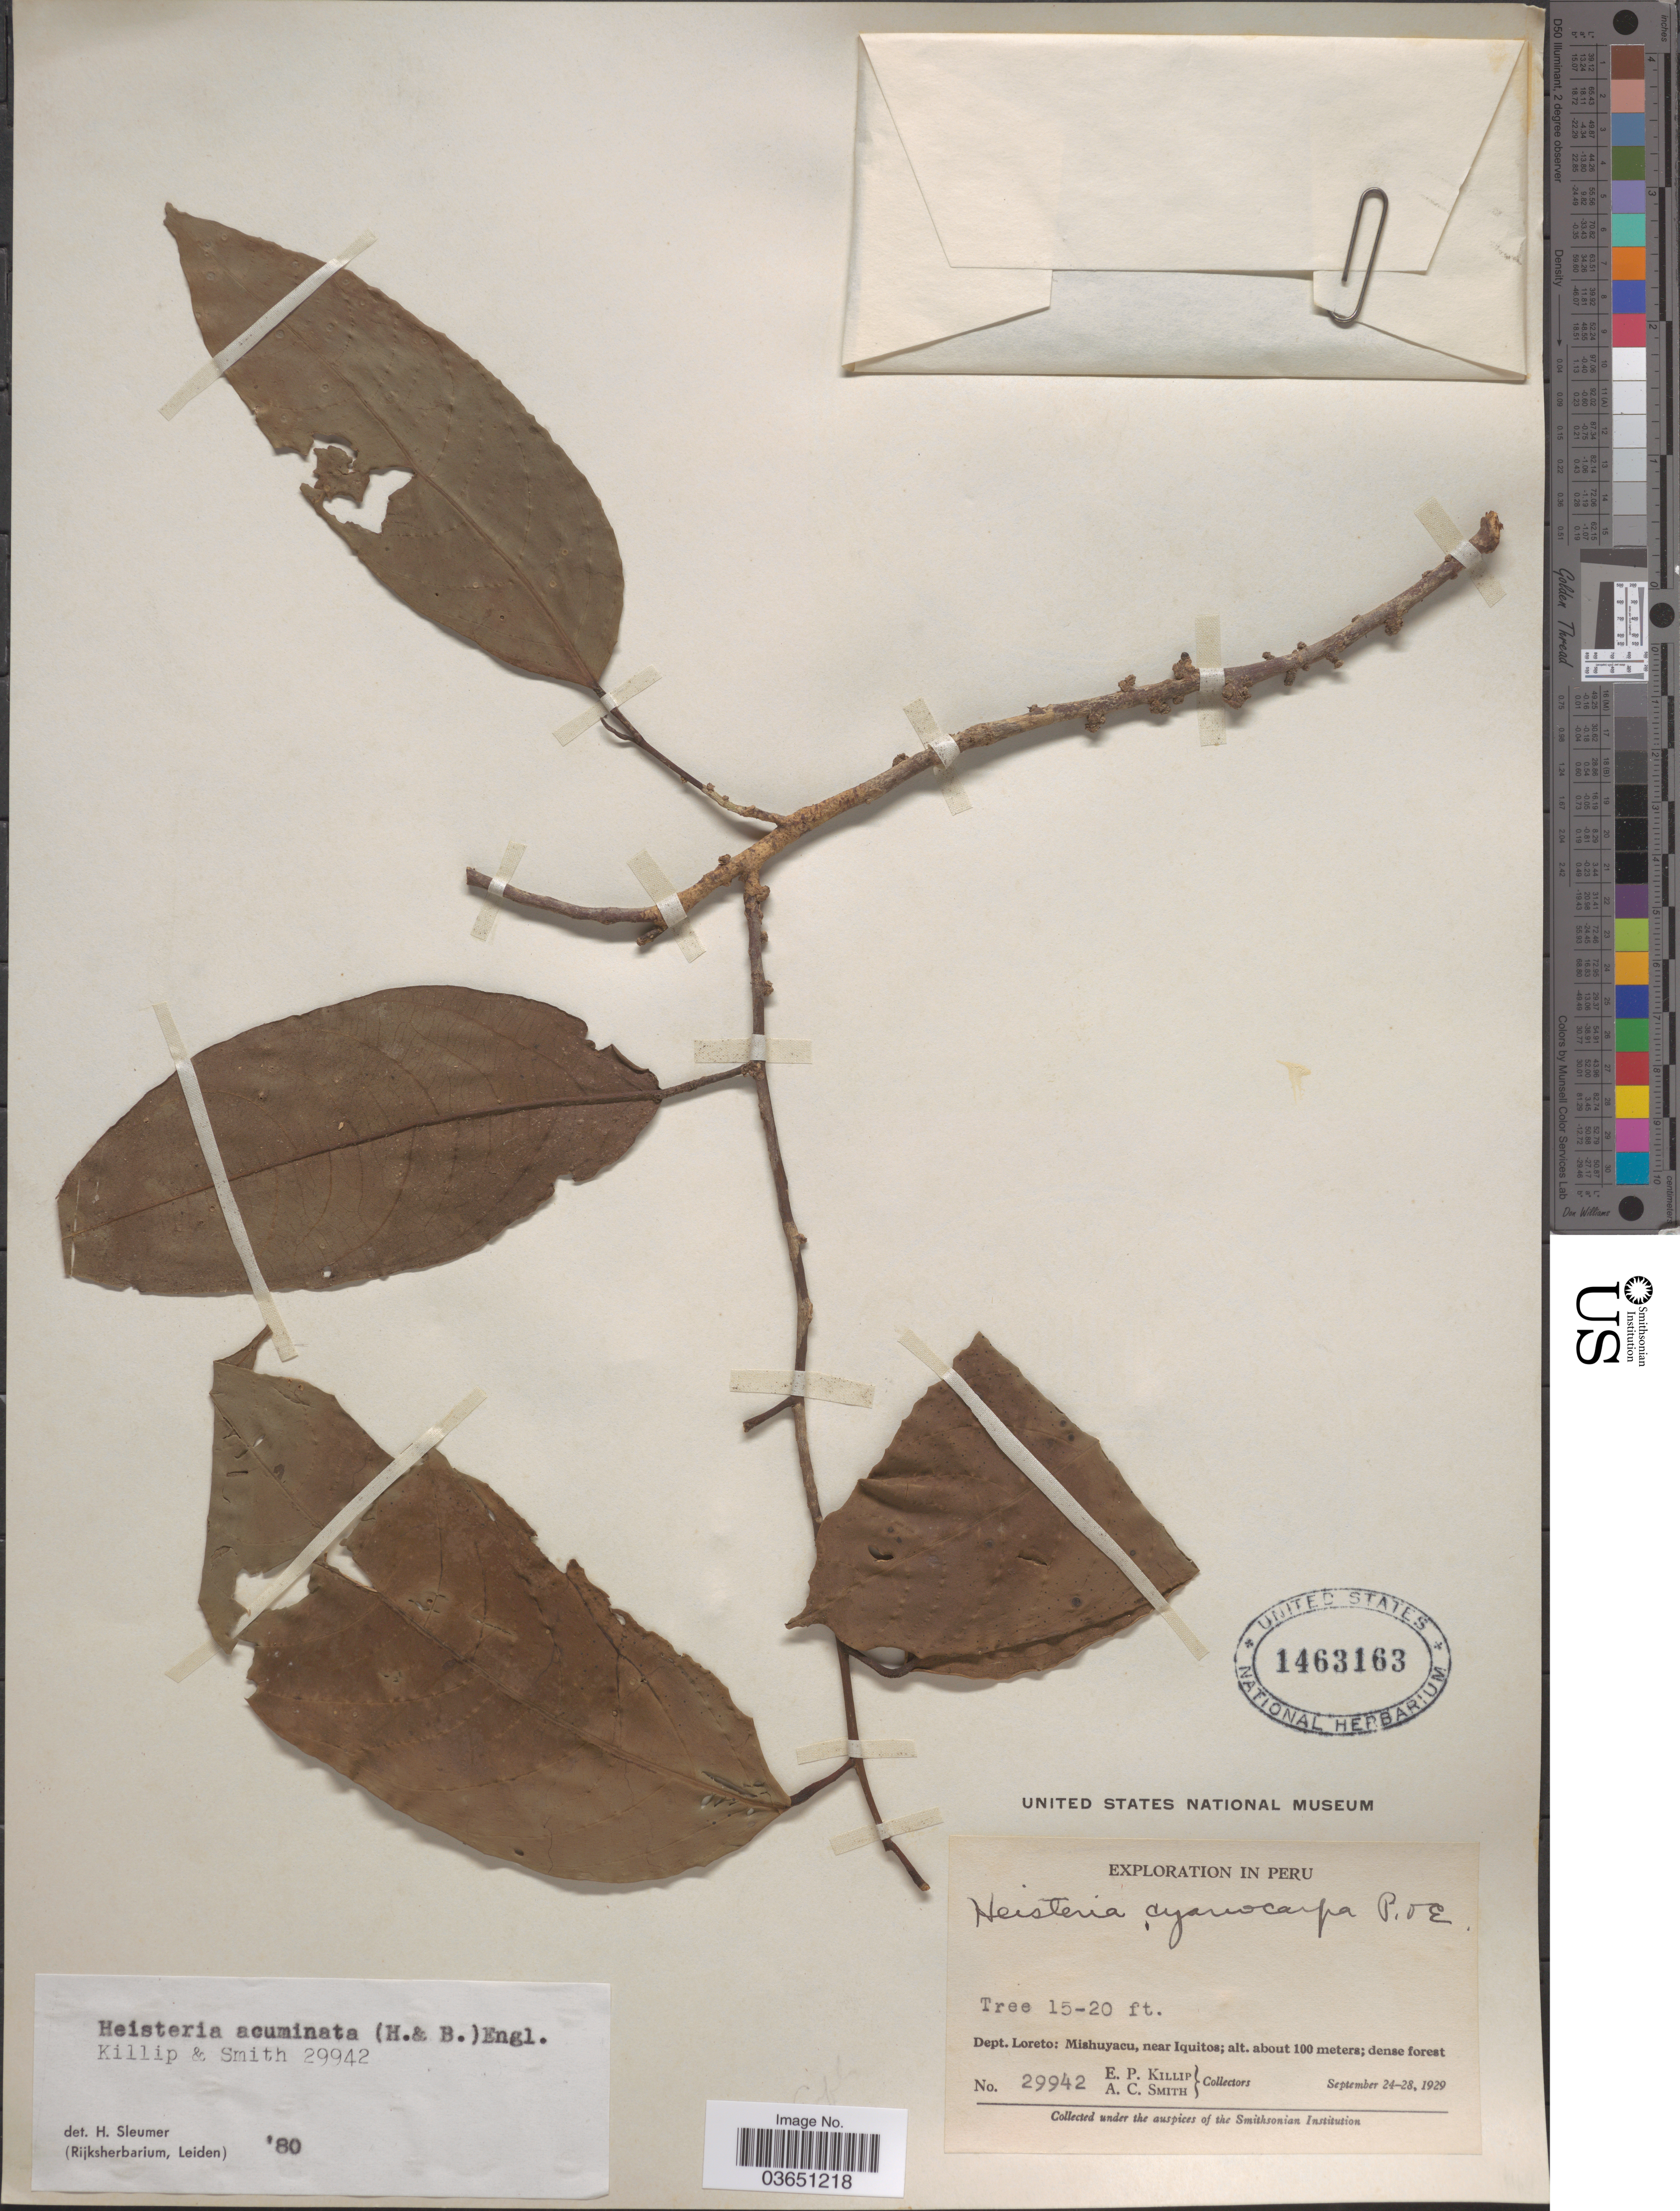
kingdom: Plantae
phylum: Tracheophyta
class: Magnoliopsida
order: Santalales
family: Erythropalaceae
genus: Heisteria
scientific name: Heisteria acuminata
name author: (Humb. & Bonpl.) Engl.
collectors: E. P. Killip & A. C. Smith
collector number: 29942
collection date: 1929-09-24/1929-09-28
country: Peru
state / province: Loreto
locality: Dept. Loreto: Mishuyacu, near Iquitos.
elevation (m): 100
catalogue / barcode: US 1463163